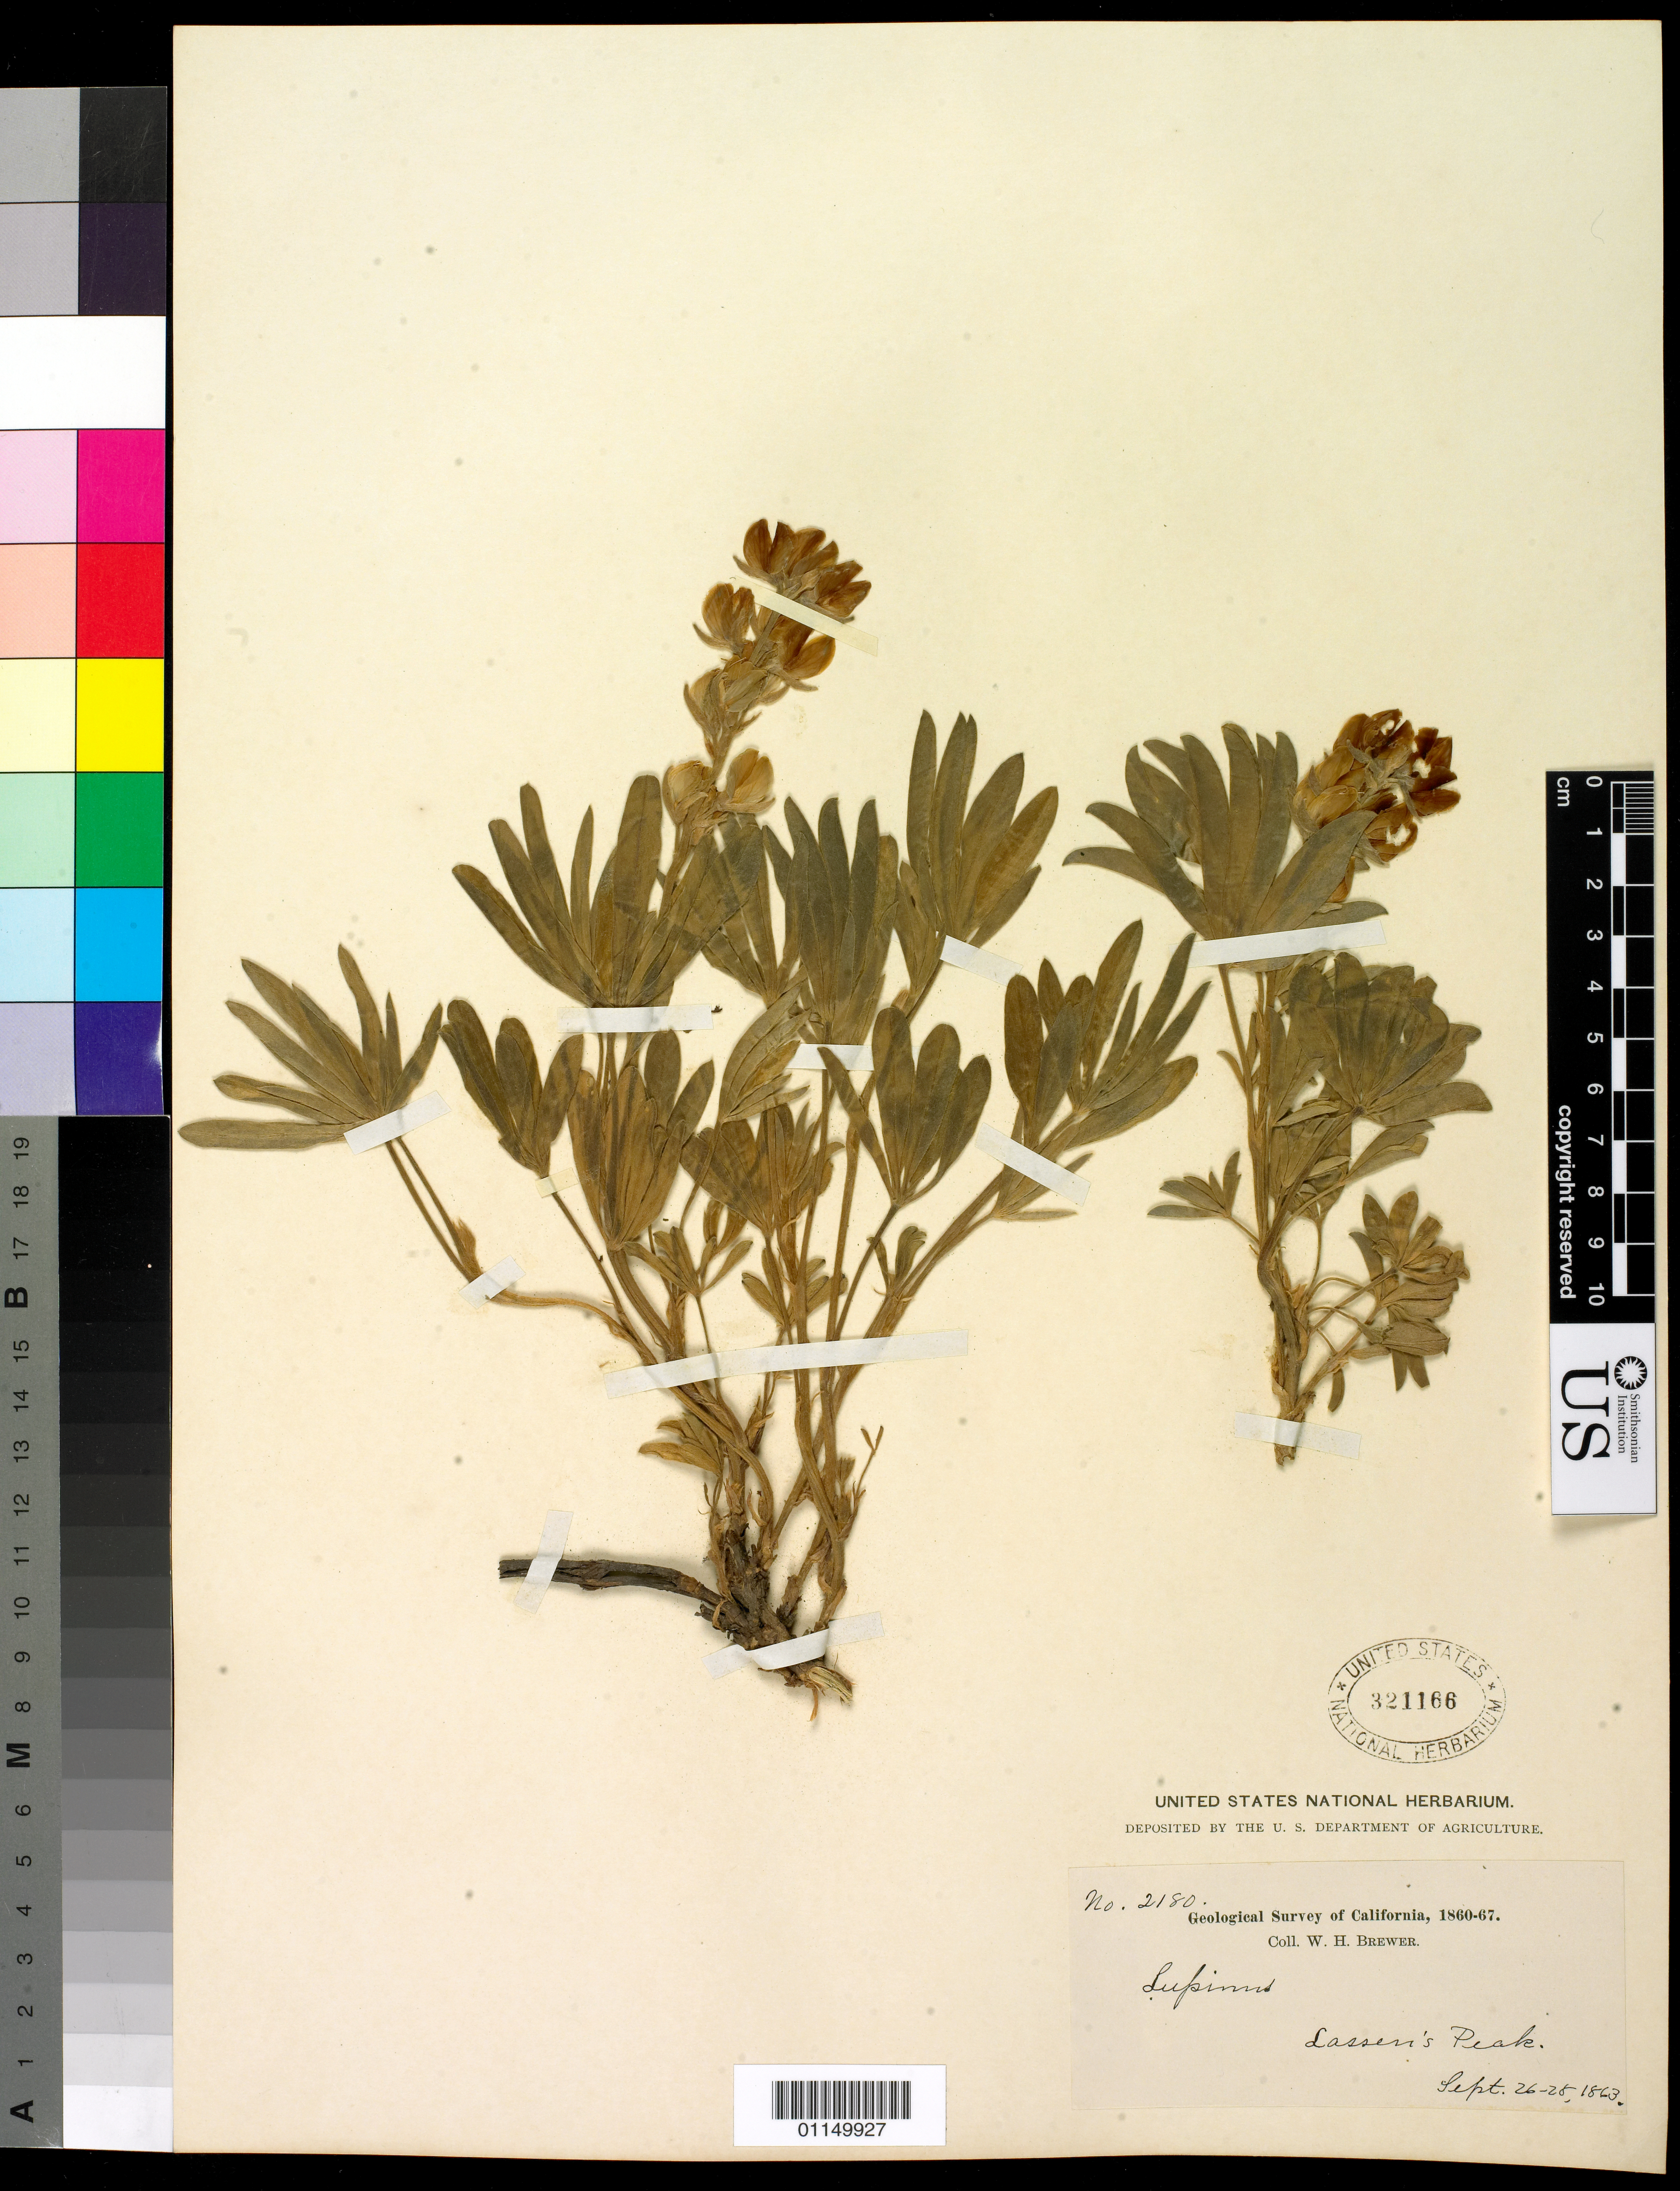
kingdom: Plantae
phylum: Tracheophyta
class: Magnoliopsida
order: Fabales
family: Fabaceae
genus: Lupinus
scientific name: Lupinus sp.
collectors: W. H. Brewer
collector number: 2180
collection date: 1863-06-26/1863-06-28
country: United States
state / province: California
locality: Lassen's Peak.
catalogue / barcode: US 321166